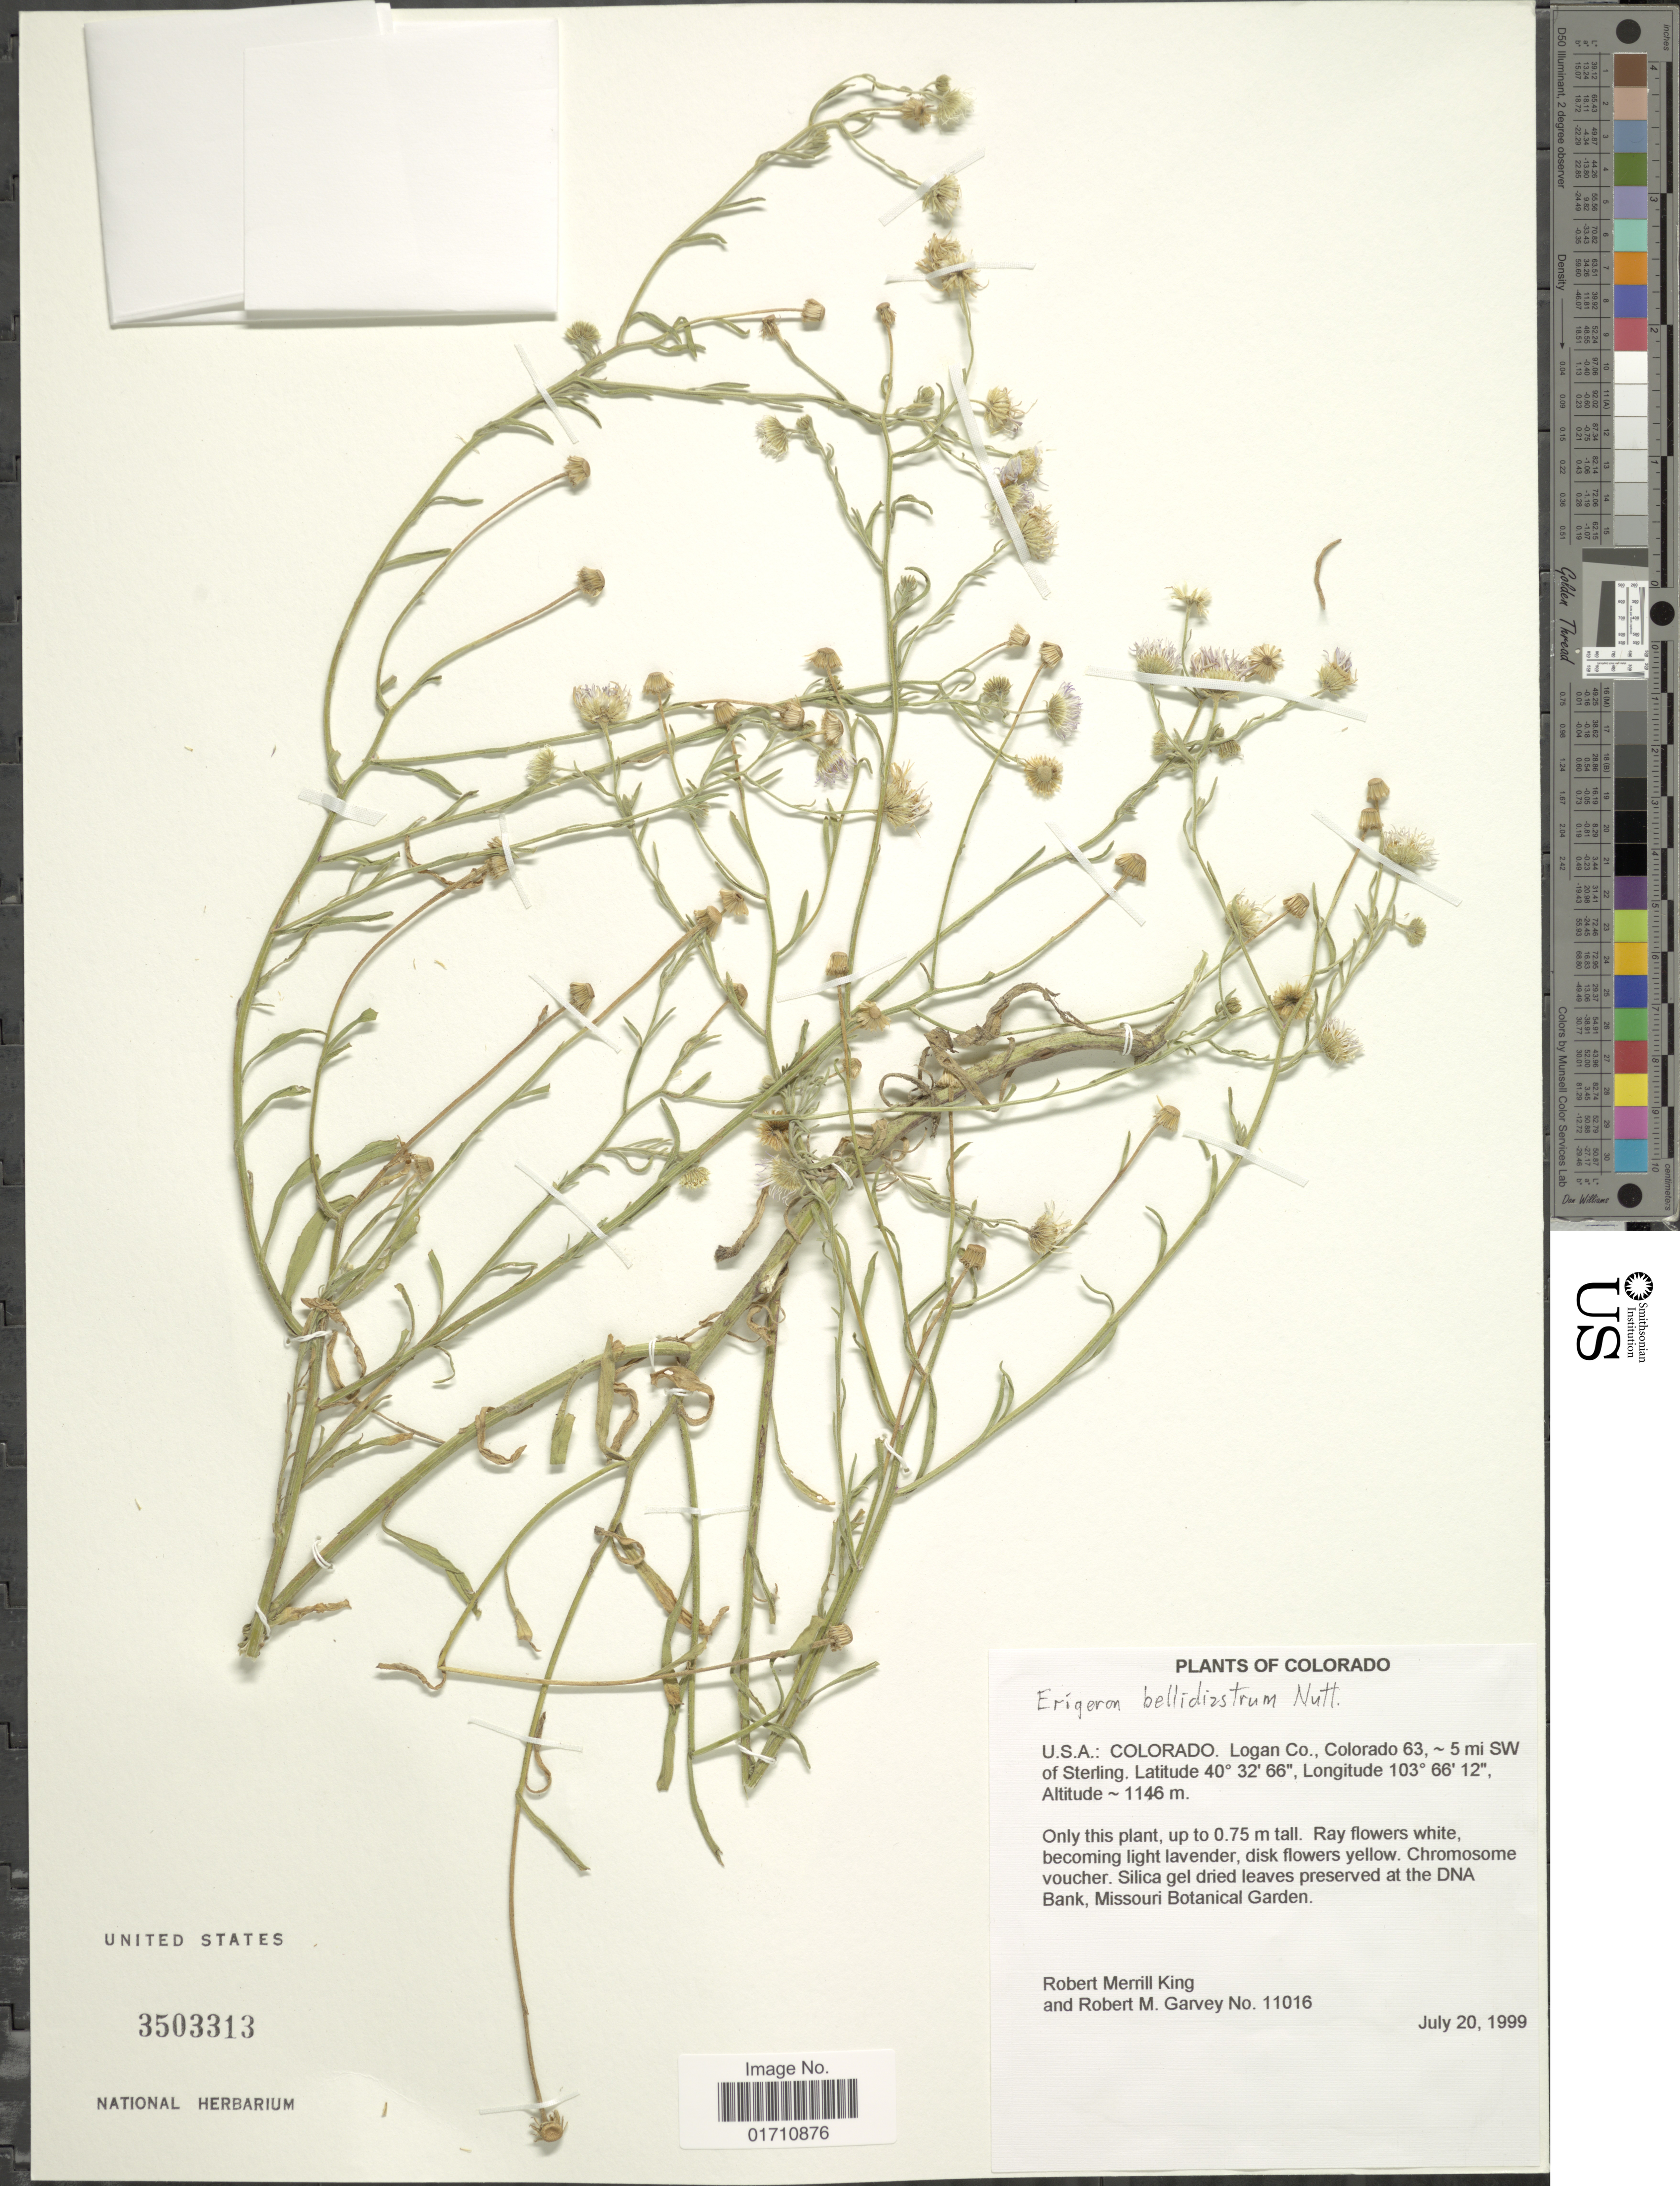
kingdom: Plantae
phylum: Tracheophyta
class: Magnoliopsida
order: Asterales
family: Asteraceae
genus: Erigeron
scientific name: Erigeron bellidiastrum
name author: Nutt.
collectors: R. M. King & R. Garvey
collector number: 11016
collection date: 1999-07-20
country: United States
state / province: Colorado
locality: Colorado. Logan Co., Colorado 63, 5 mi SW of Sterling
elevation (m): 1146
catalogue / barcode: US 3503313